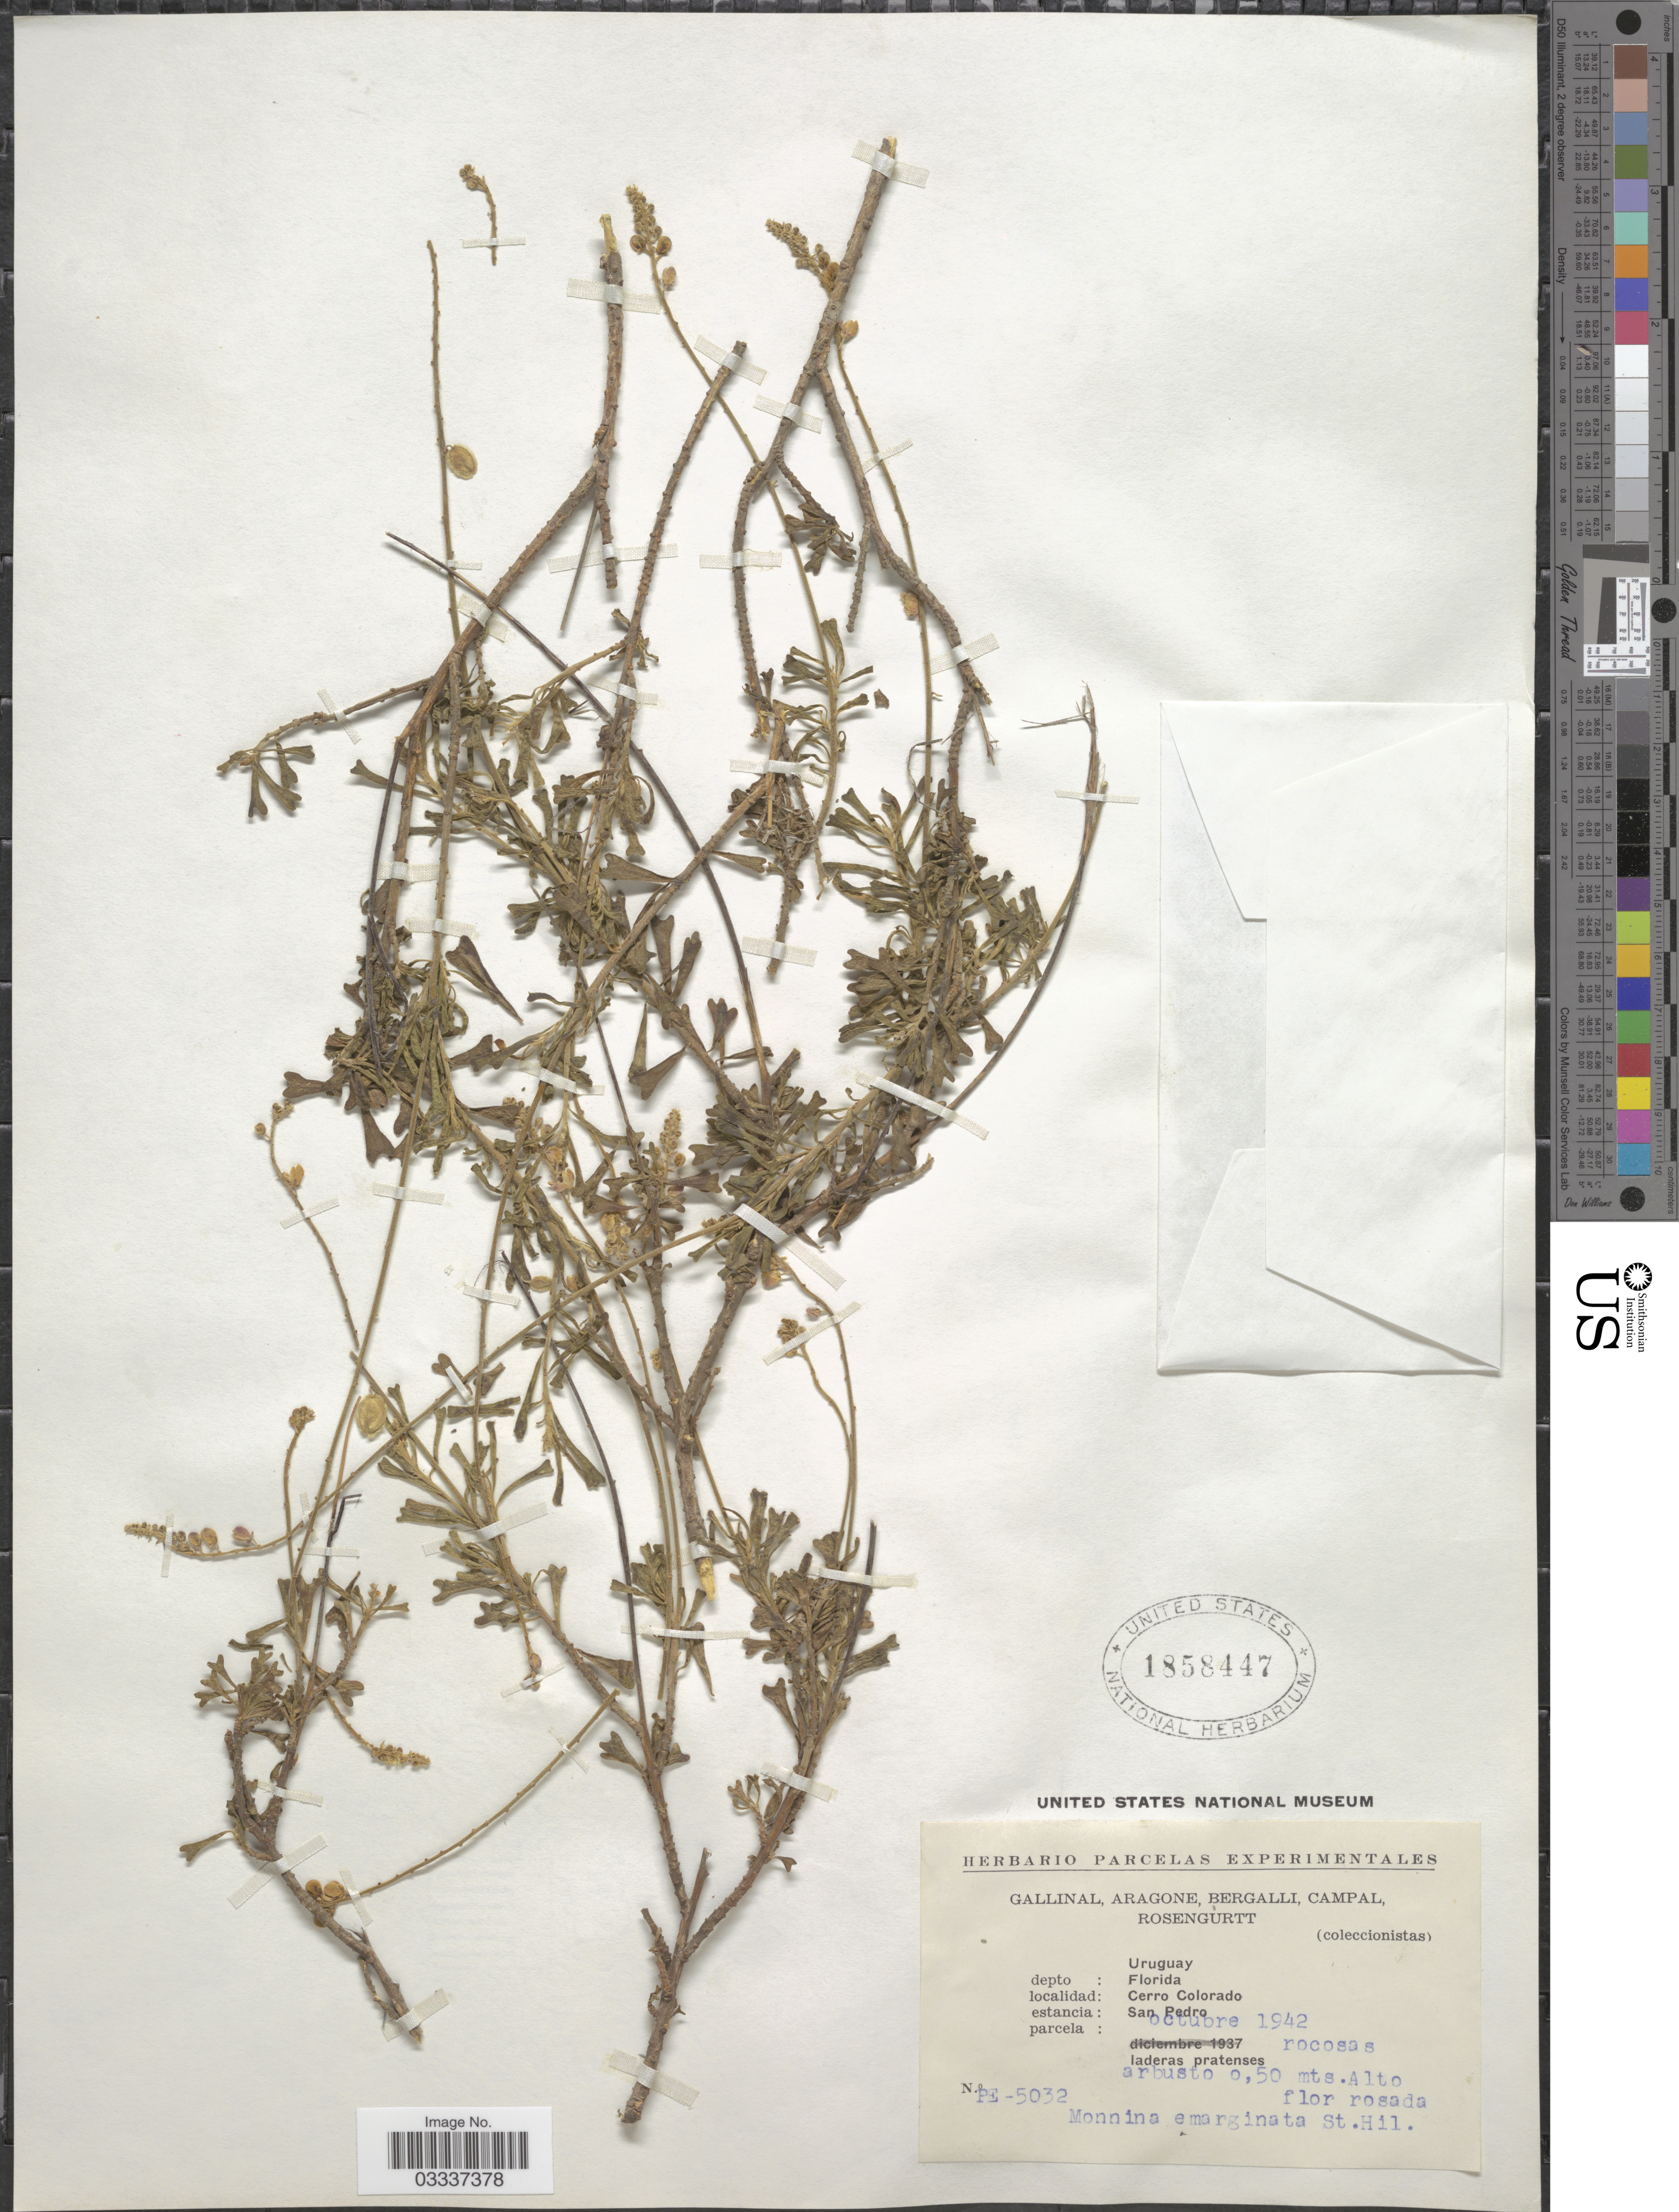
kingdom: Plantae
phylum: Tracheophyta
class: Magnoliopsida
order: Fabales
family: Polygalaceae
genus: Monnina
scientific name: Monnina emarginata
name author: A. St.-Hil.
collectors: -. Gallinal, -- Aragone, -- Bergalli, -- Campal & Rosengurtt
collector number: PE-5032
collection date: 1942-10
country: Uruguay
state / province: Florida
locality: Depto: Florida, Cerro Colorado, San Pedro.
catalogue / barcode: US 1858447